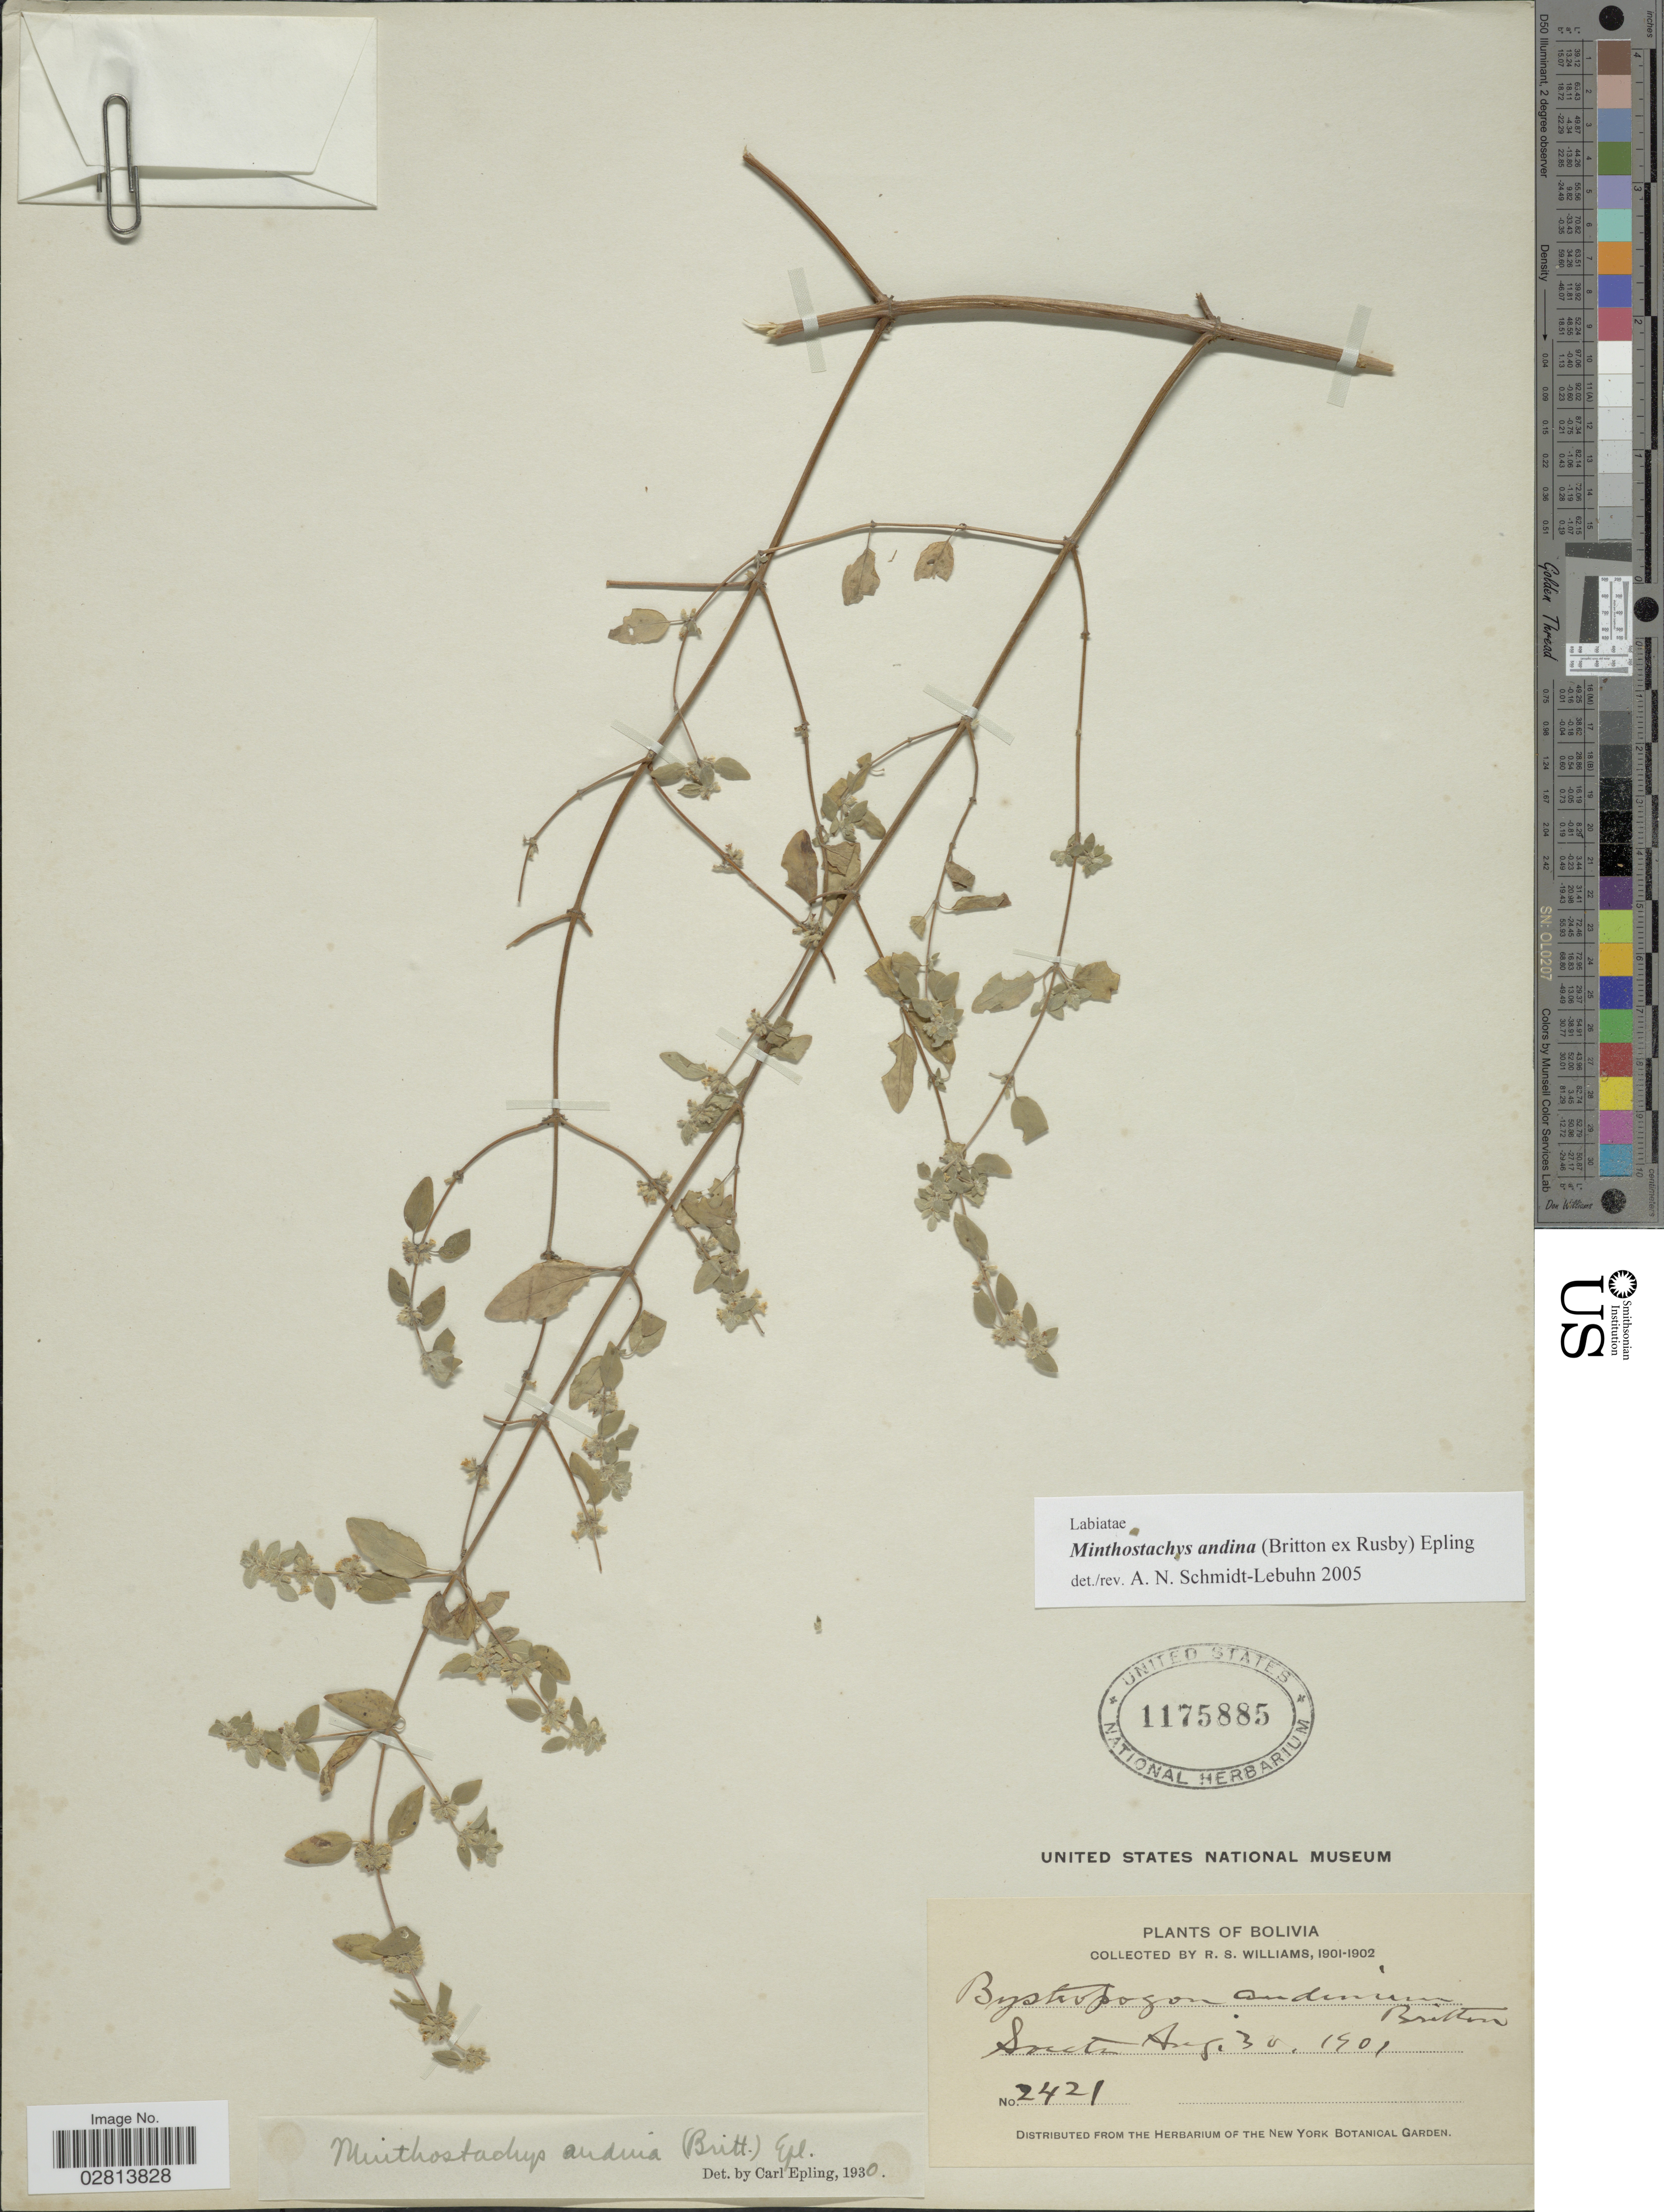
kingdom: Plantae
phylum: Tracheophyta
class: Magnoliopsida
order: Lamiales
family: Lamiaceae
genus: Minthostachys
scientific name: Minthostachys andina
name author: (Britton ex Rusby) Epling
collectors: R. S. Williams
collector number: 2421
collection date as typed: Aug. 30, 1901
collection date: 1901-08-30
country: Bolivia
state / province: La Páz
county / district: Larecaja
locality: Sorata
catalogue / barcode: US 1175885